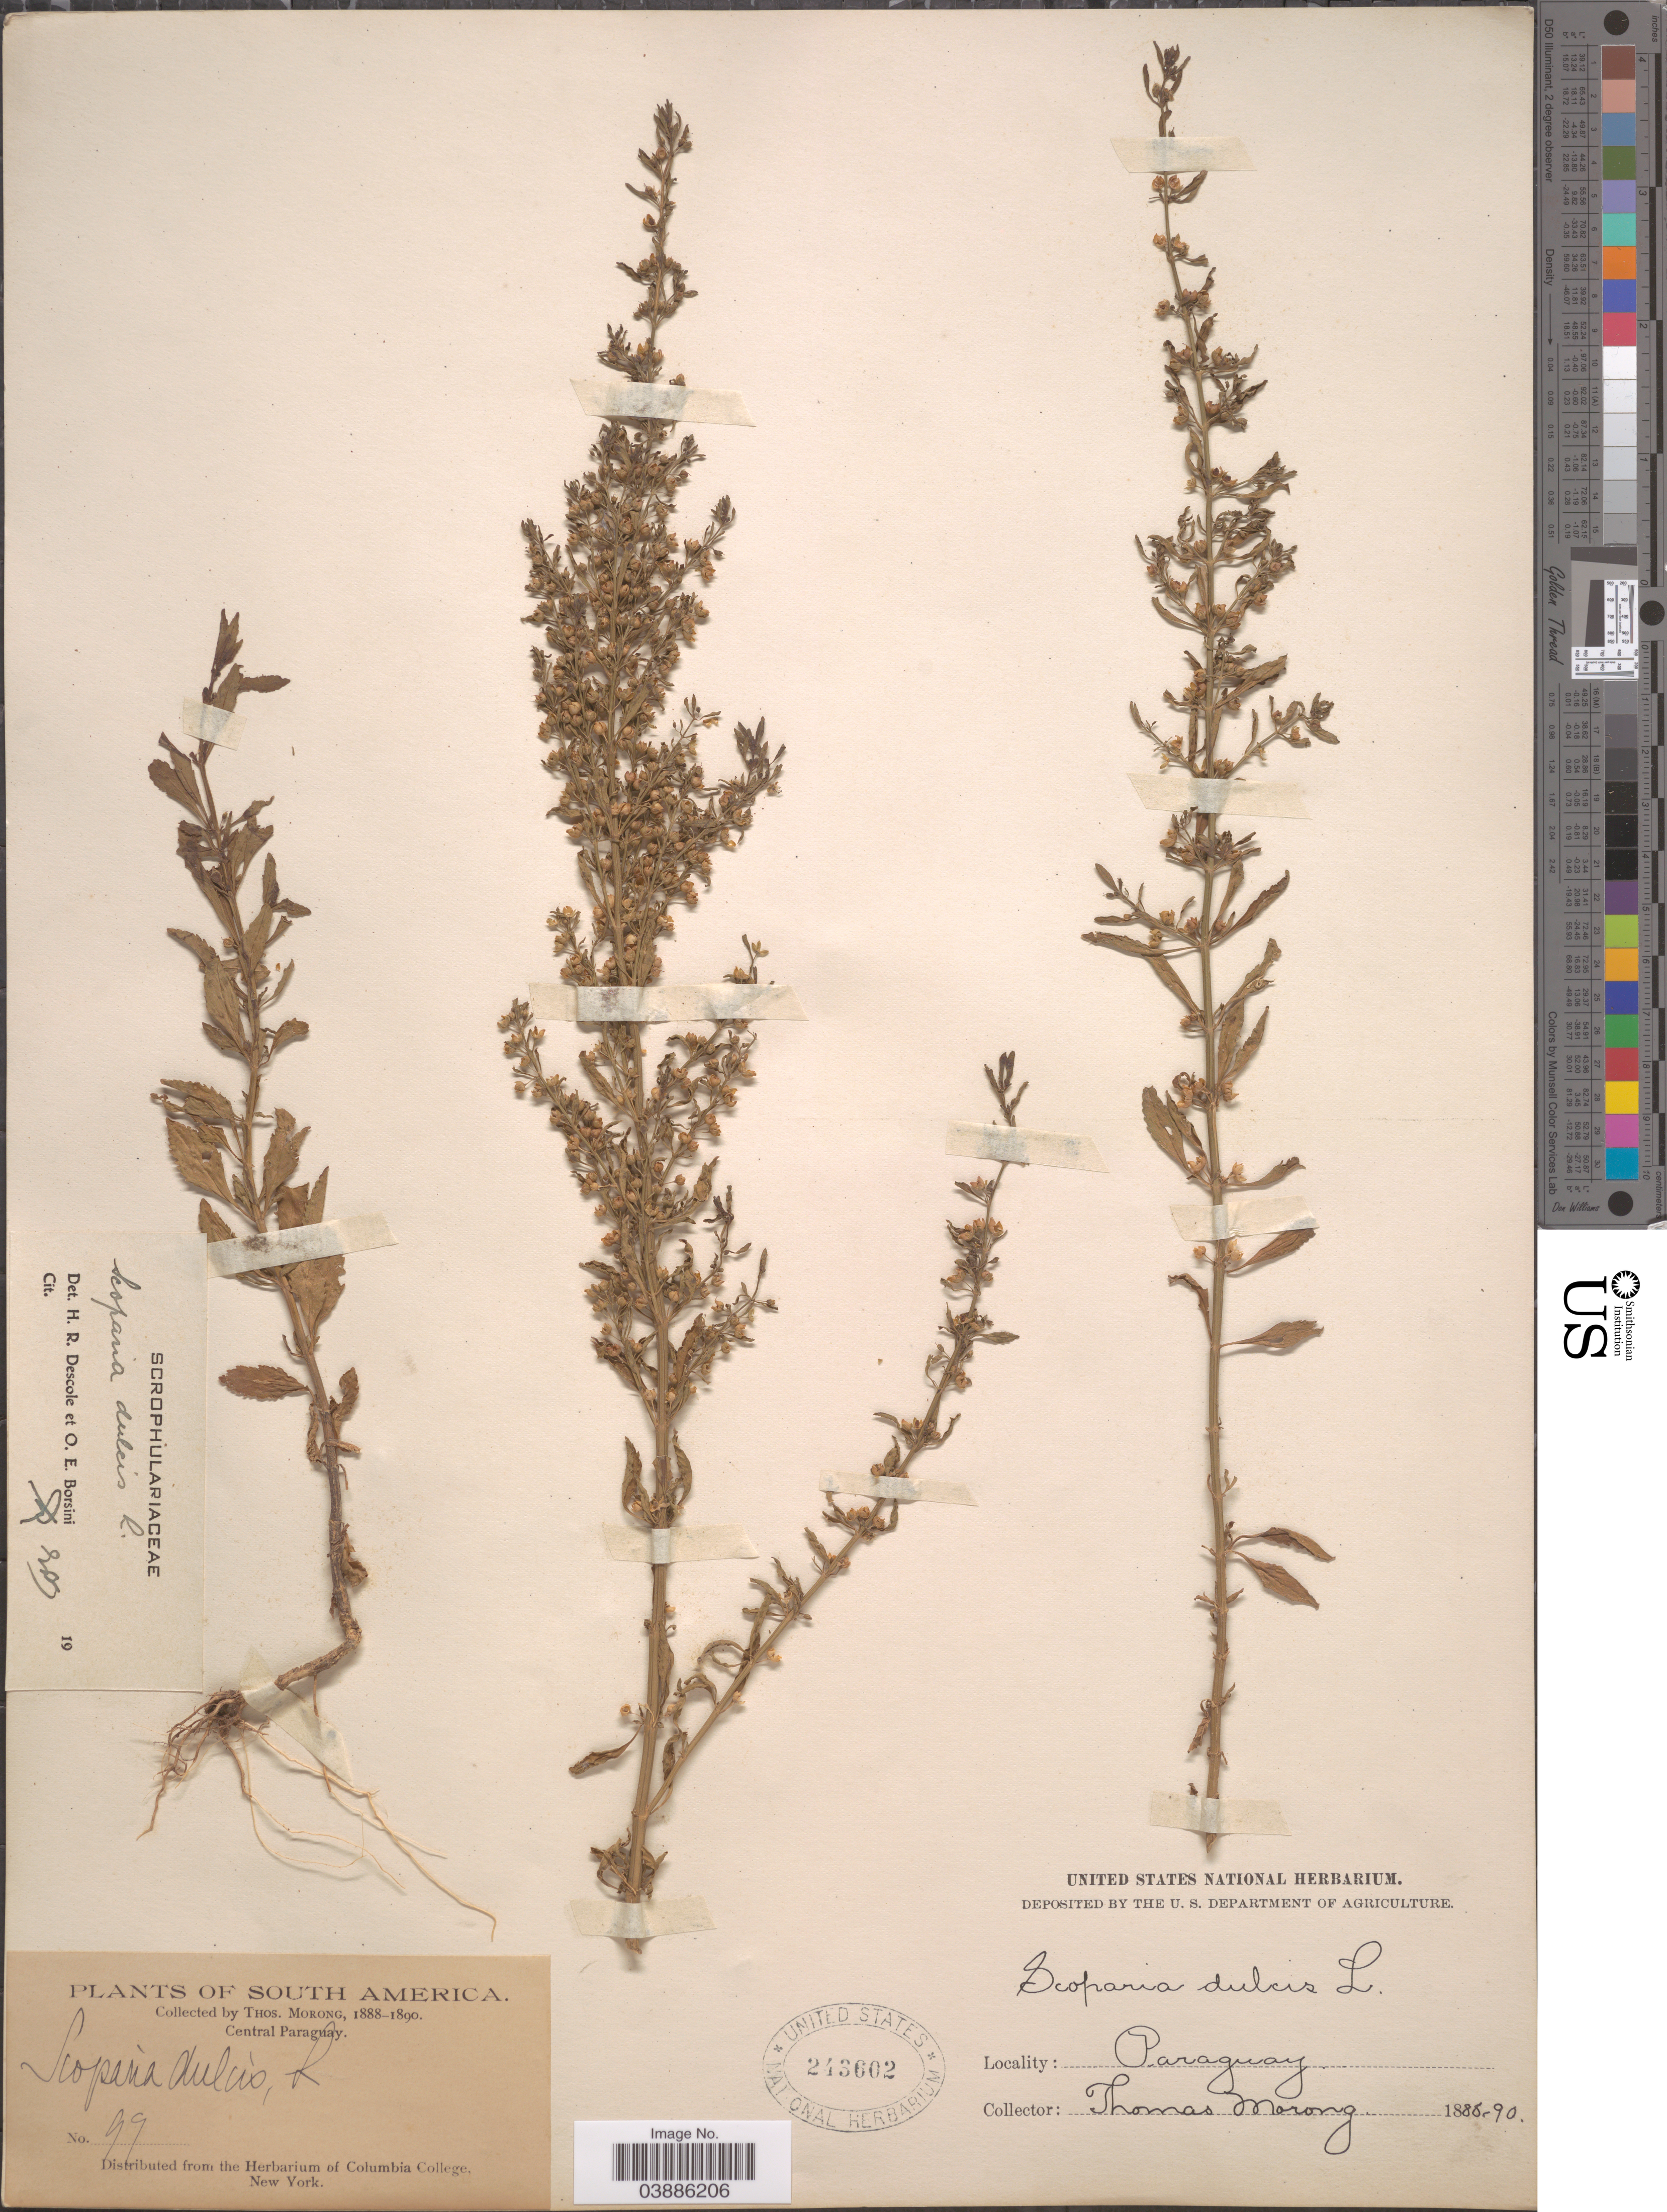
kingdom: Plantae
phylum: Tracheophyta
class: Magnoliopsida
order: Lamiales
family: Plantaginaceae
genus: Scoparia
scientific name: Scoparia dulcis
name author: L.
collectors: ex herb. T. Morong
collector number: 99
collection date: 1888/1890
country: Paraguay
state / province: Central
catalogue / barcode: US 243602